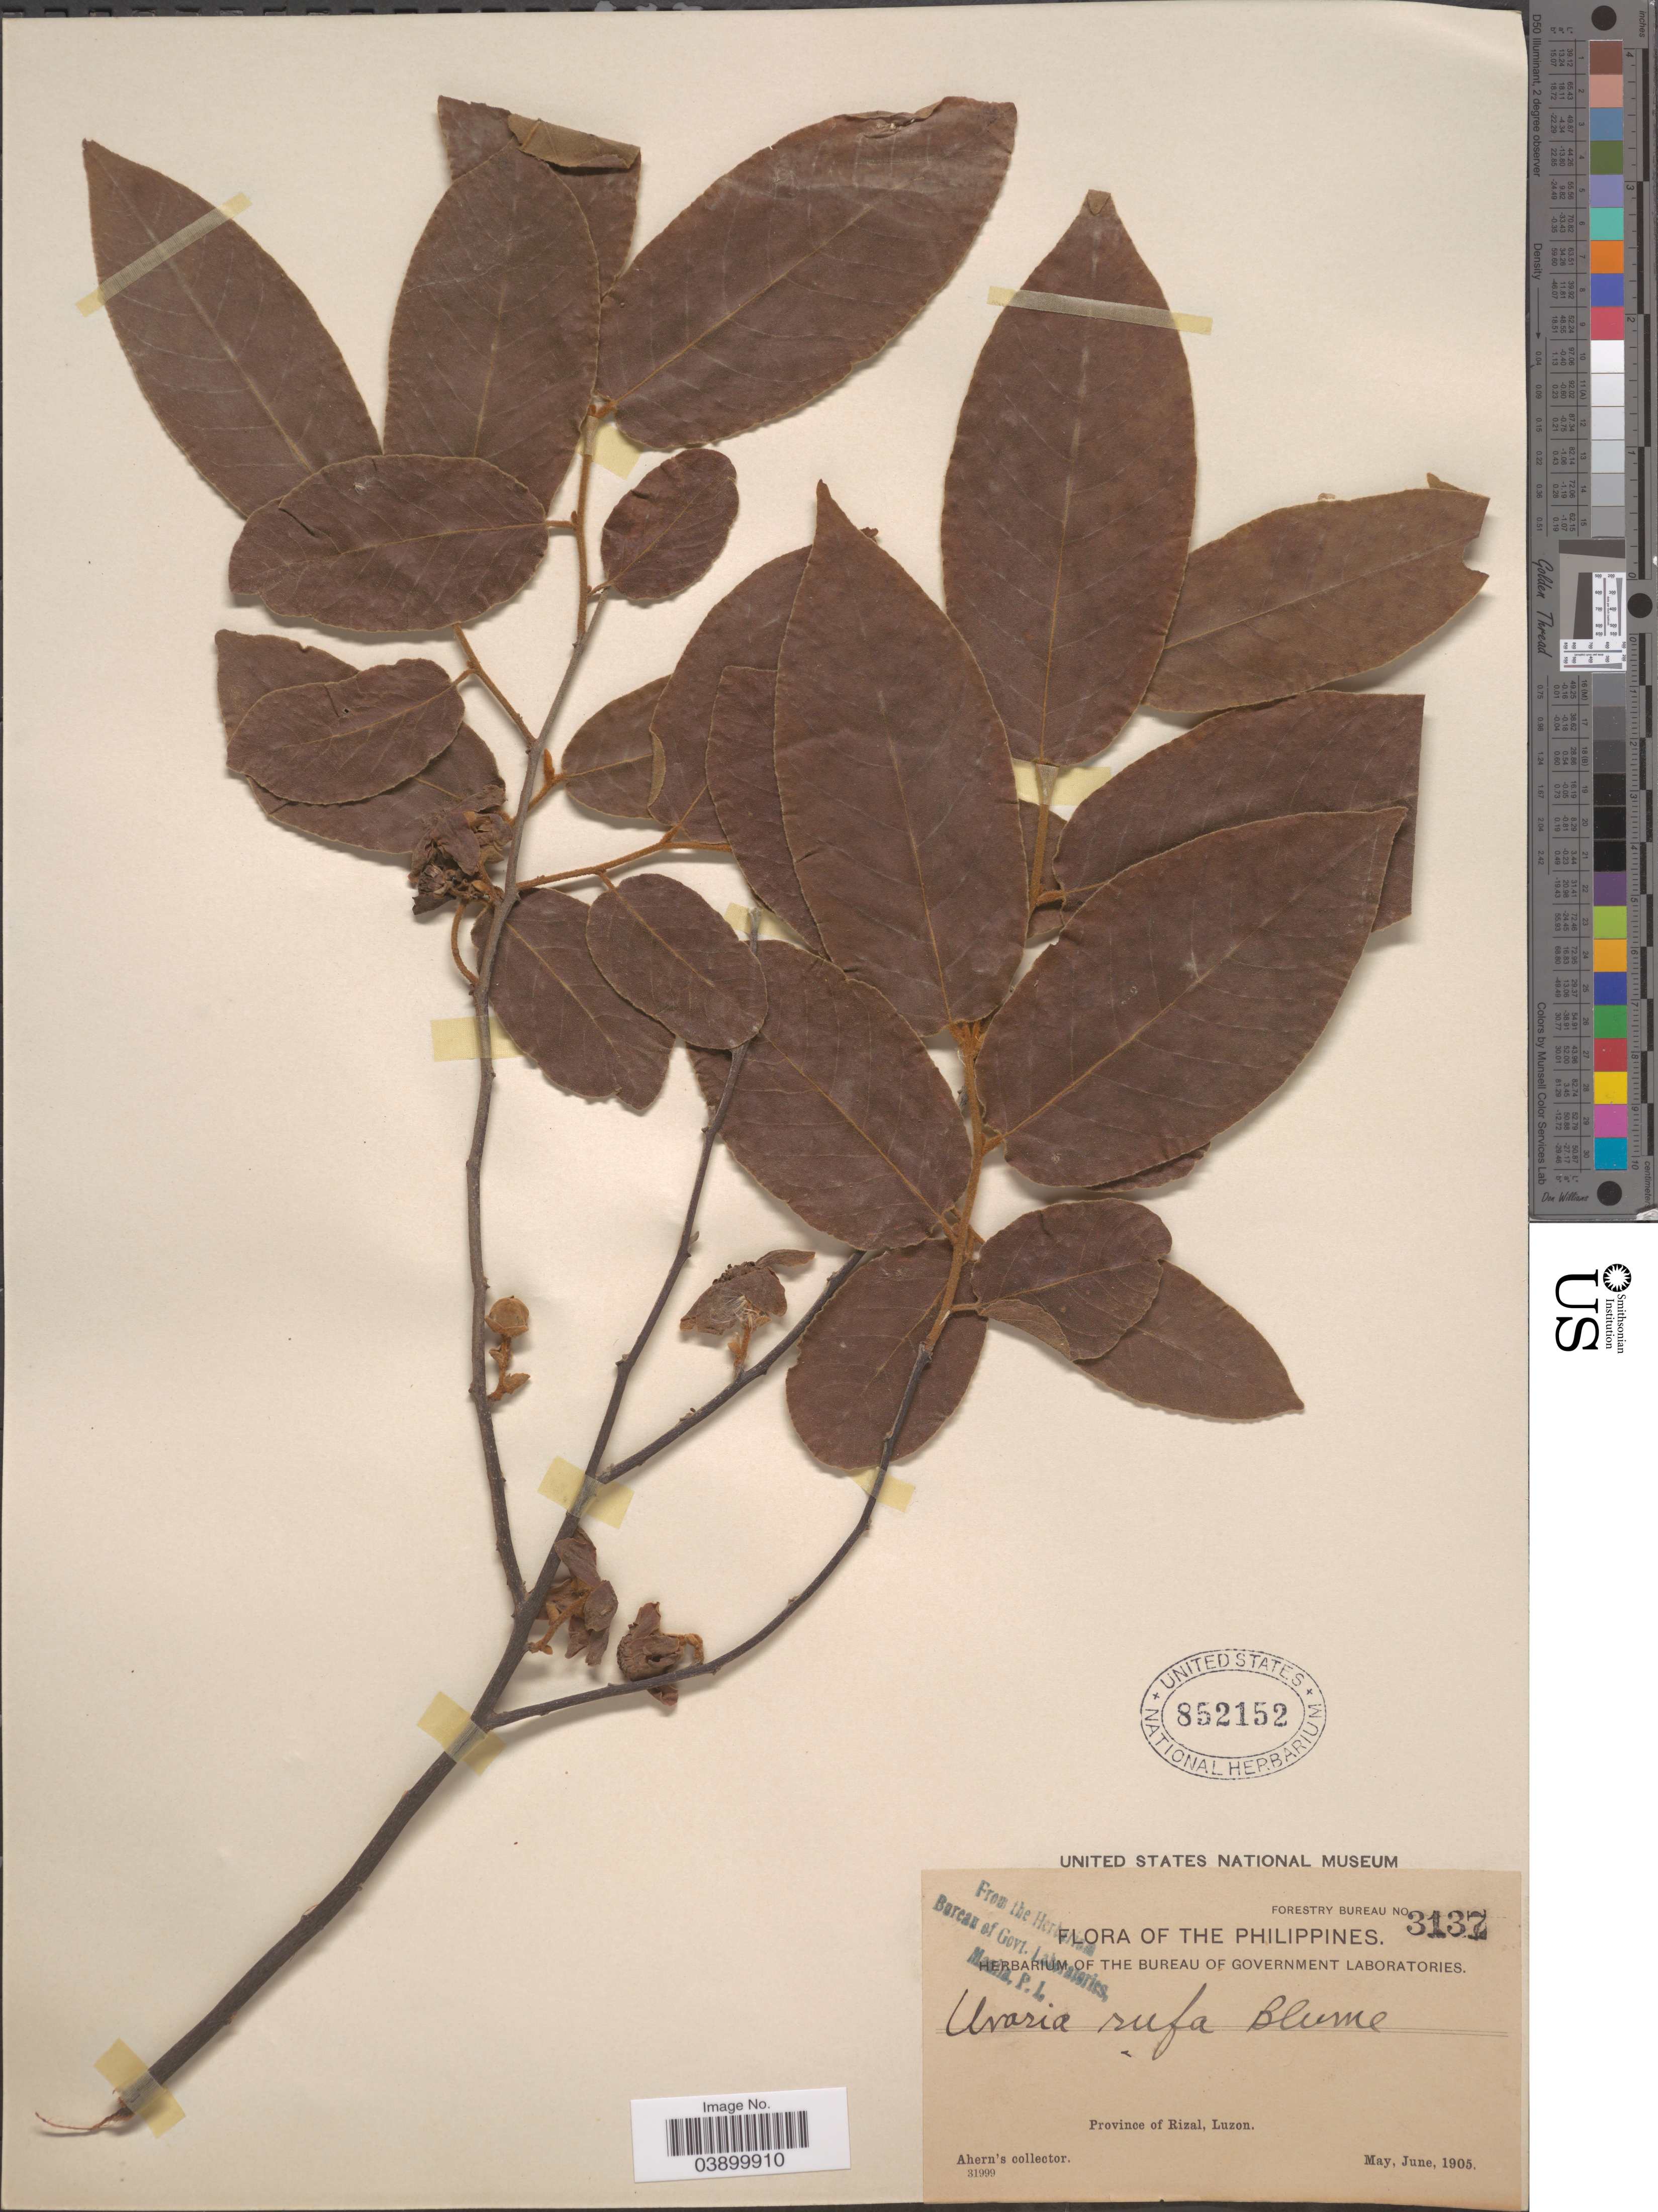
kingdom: Plantae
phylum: Tracheophyta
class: Magnoliopsida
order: Magnoliales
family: Annonaceae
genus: Uvaria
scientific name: Uvaria rufa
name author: Blume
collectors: Ahern's collector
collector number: Forestry Bureau 3137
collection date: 1905-05/1905-06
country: Philippines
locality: Province of Rizal, Luzon.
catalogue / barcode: US 852152